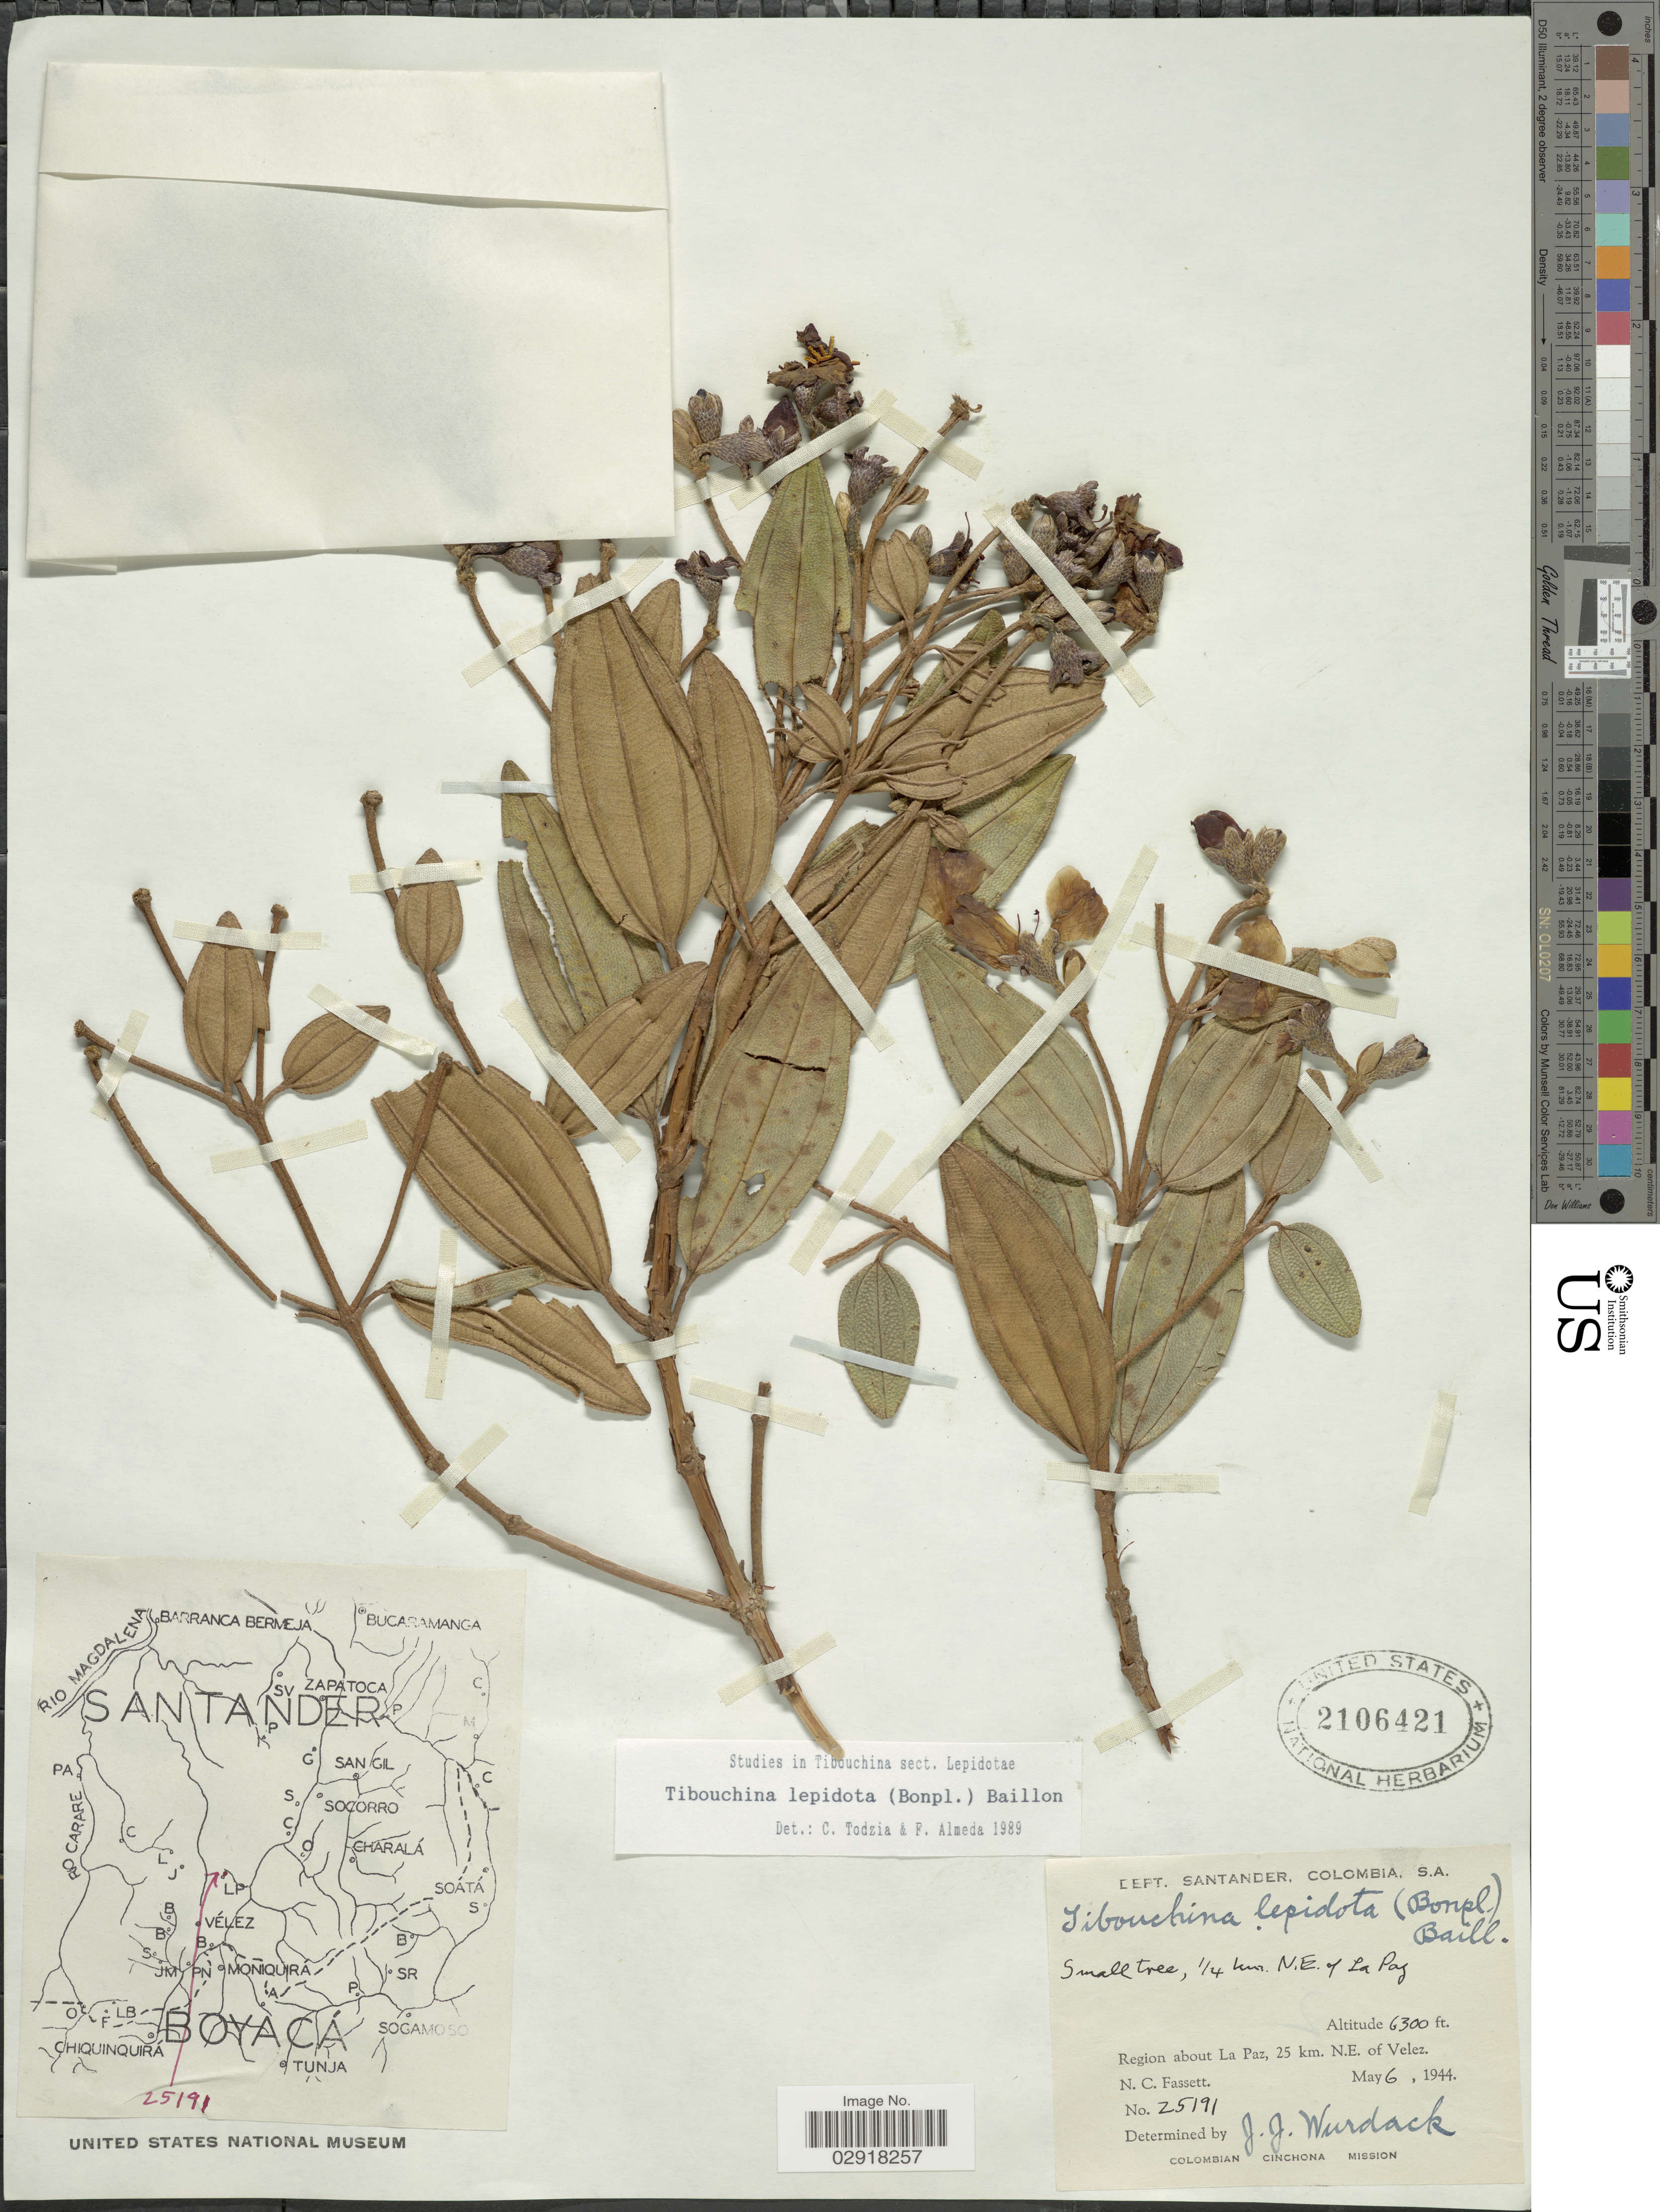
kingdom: Plantae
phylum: Tracheophyta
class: Magnoliopsida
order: Myrtales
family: Melastomataceae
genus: Andesanthus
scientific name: Andesanthus lepidotus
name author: (Humb. & Bonpl.) P.J.F. Guim. & Michelang.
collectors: N. C. Fassett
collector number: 25191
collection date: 1944-05-06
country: Colombia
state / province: Santander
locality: Dept. Santander. Region about La Paz, 25 km. N.E. of Velez.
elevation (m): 1920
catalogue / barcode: US 2106421